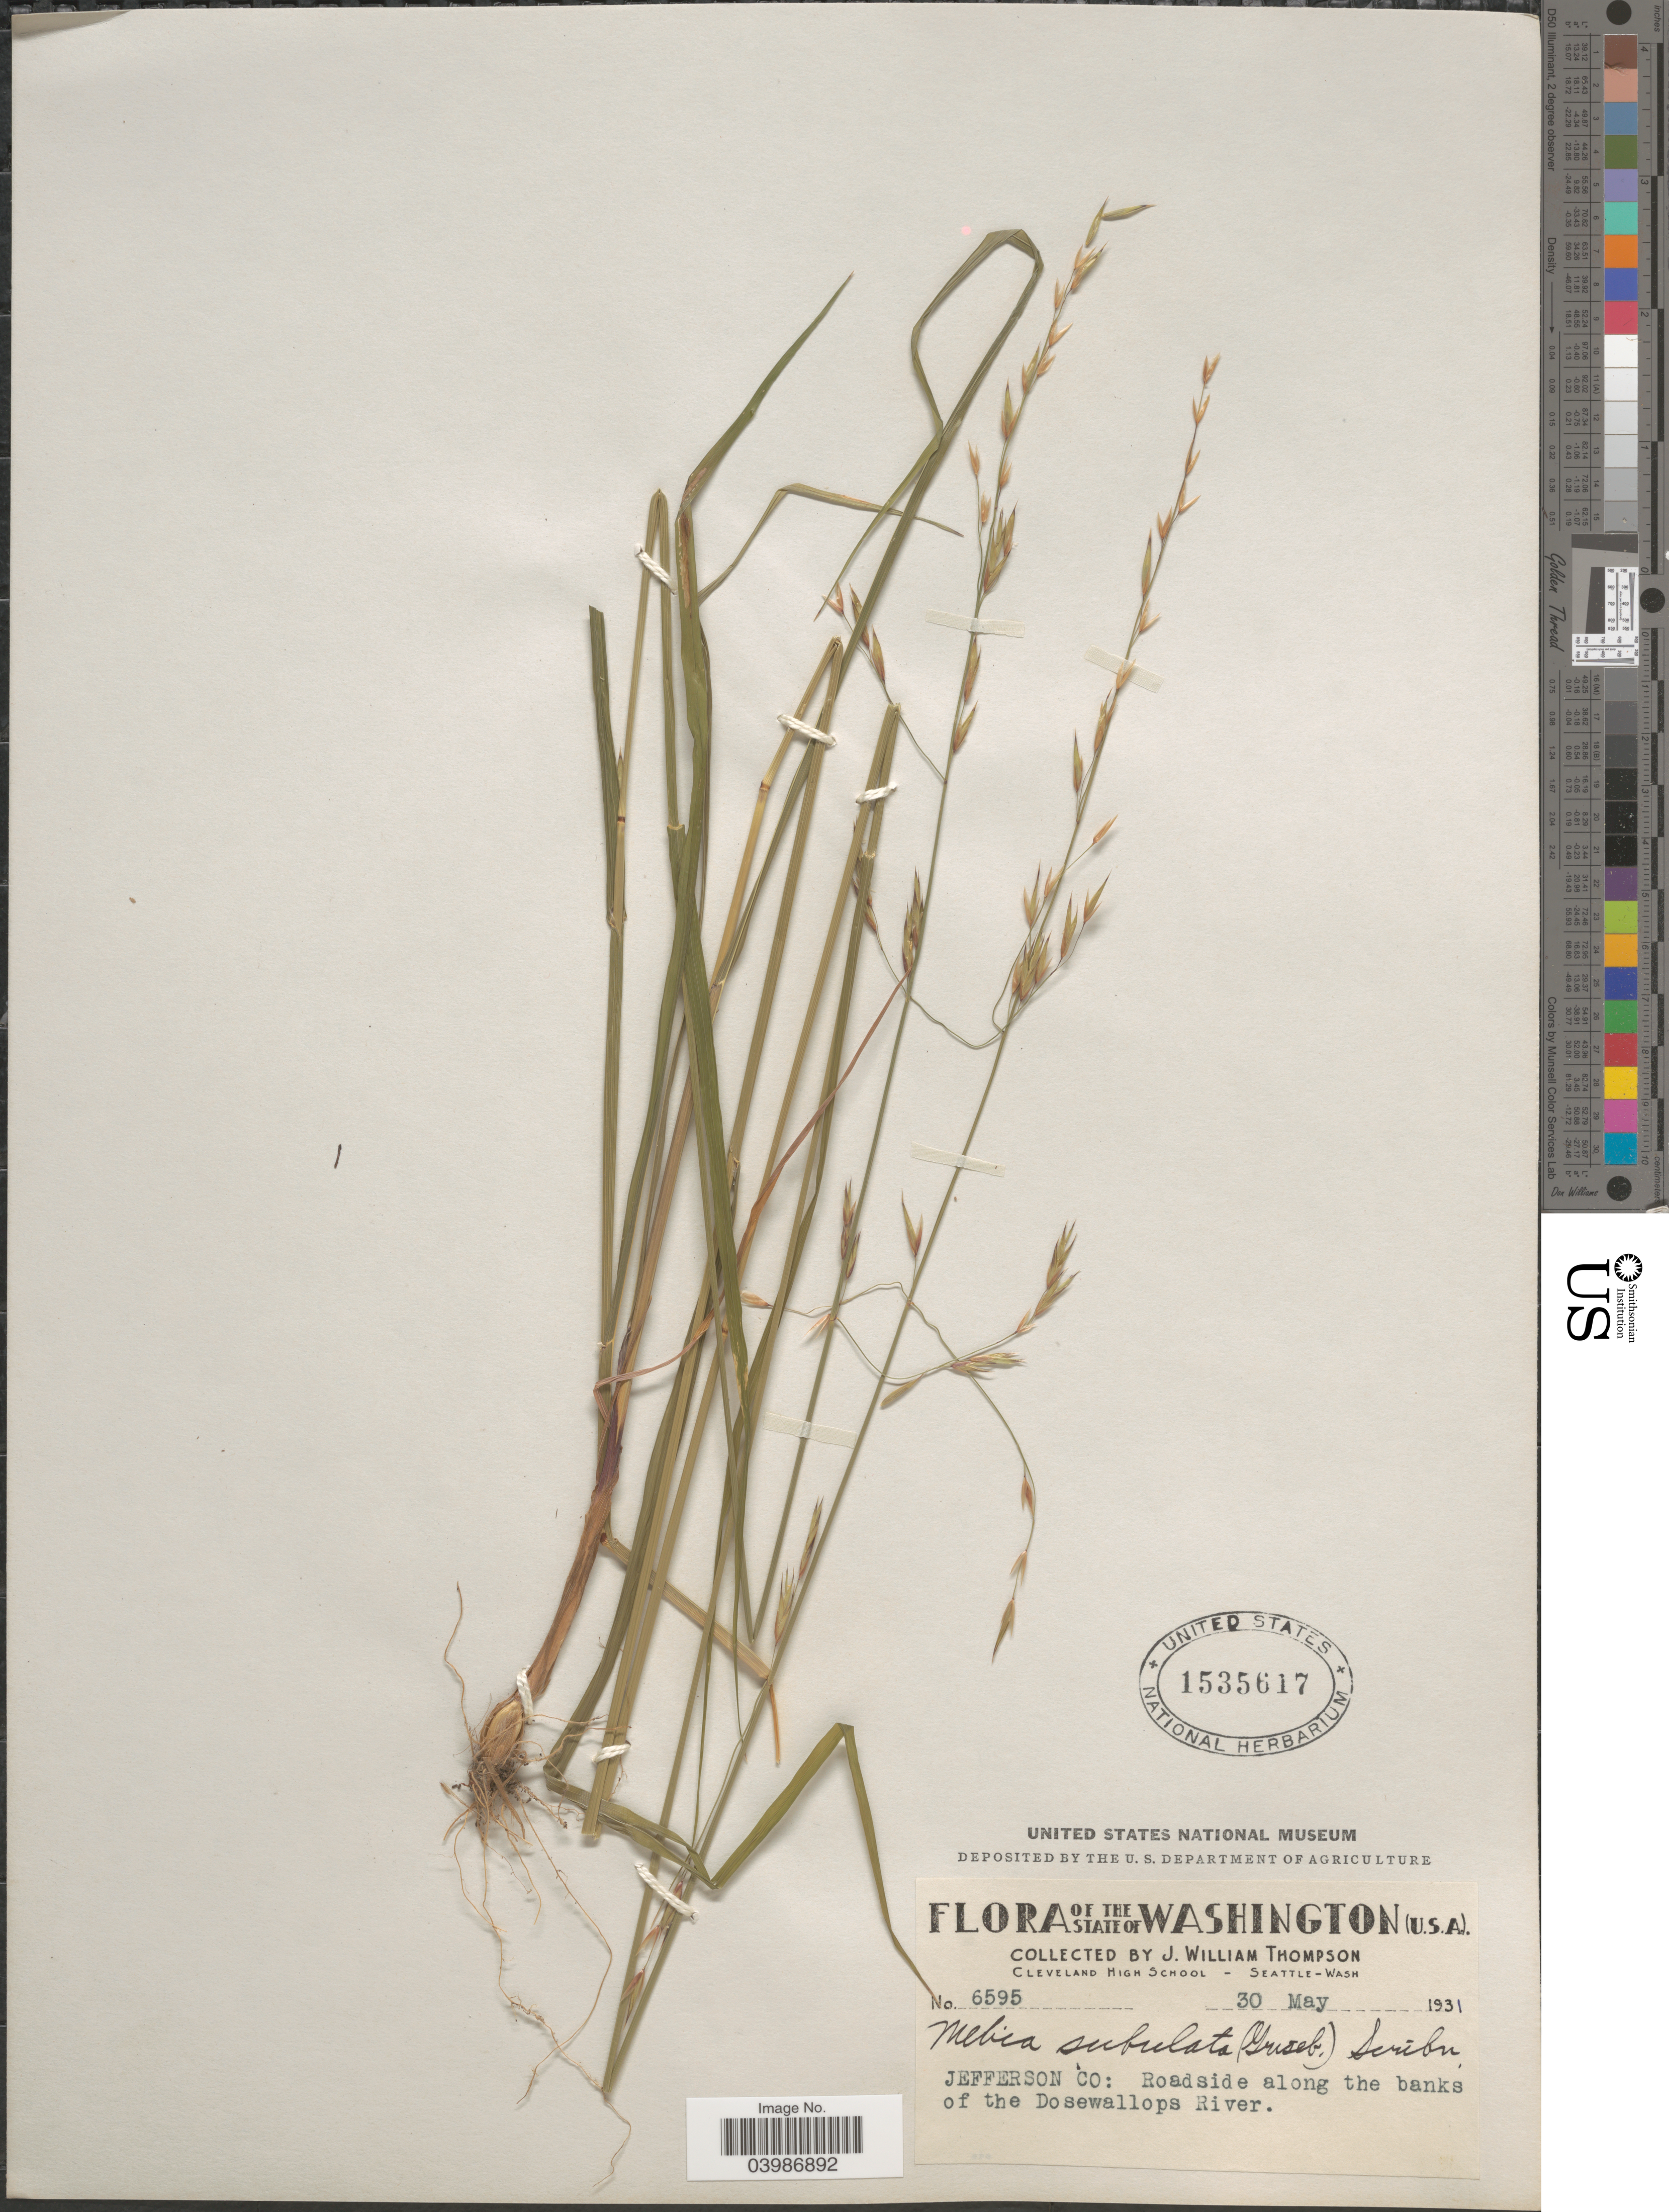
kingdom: Plantae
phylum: Tracheophyta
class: Liliopsida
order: Poales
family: Poaceae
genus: Melica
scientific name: Melica subulata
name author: (Griseb.) Scribn.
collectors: J. W. Thompson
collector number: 6595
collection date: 1931-05-30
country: United States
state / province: Washington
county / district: Jefferson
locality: Jefferson Co: Roadside along the banks of the Dosewallops River.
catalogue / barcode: US 1535617